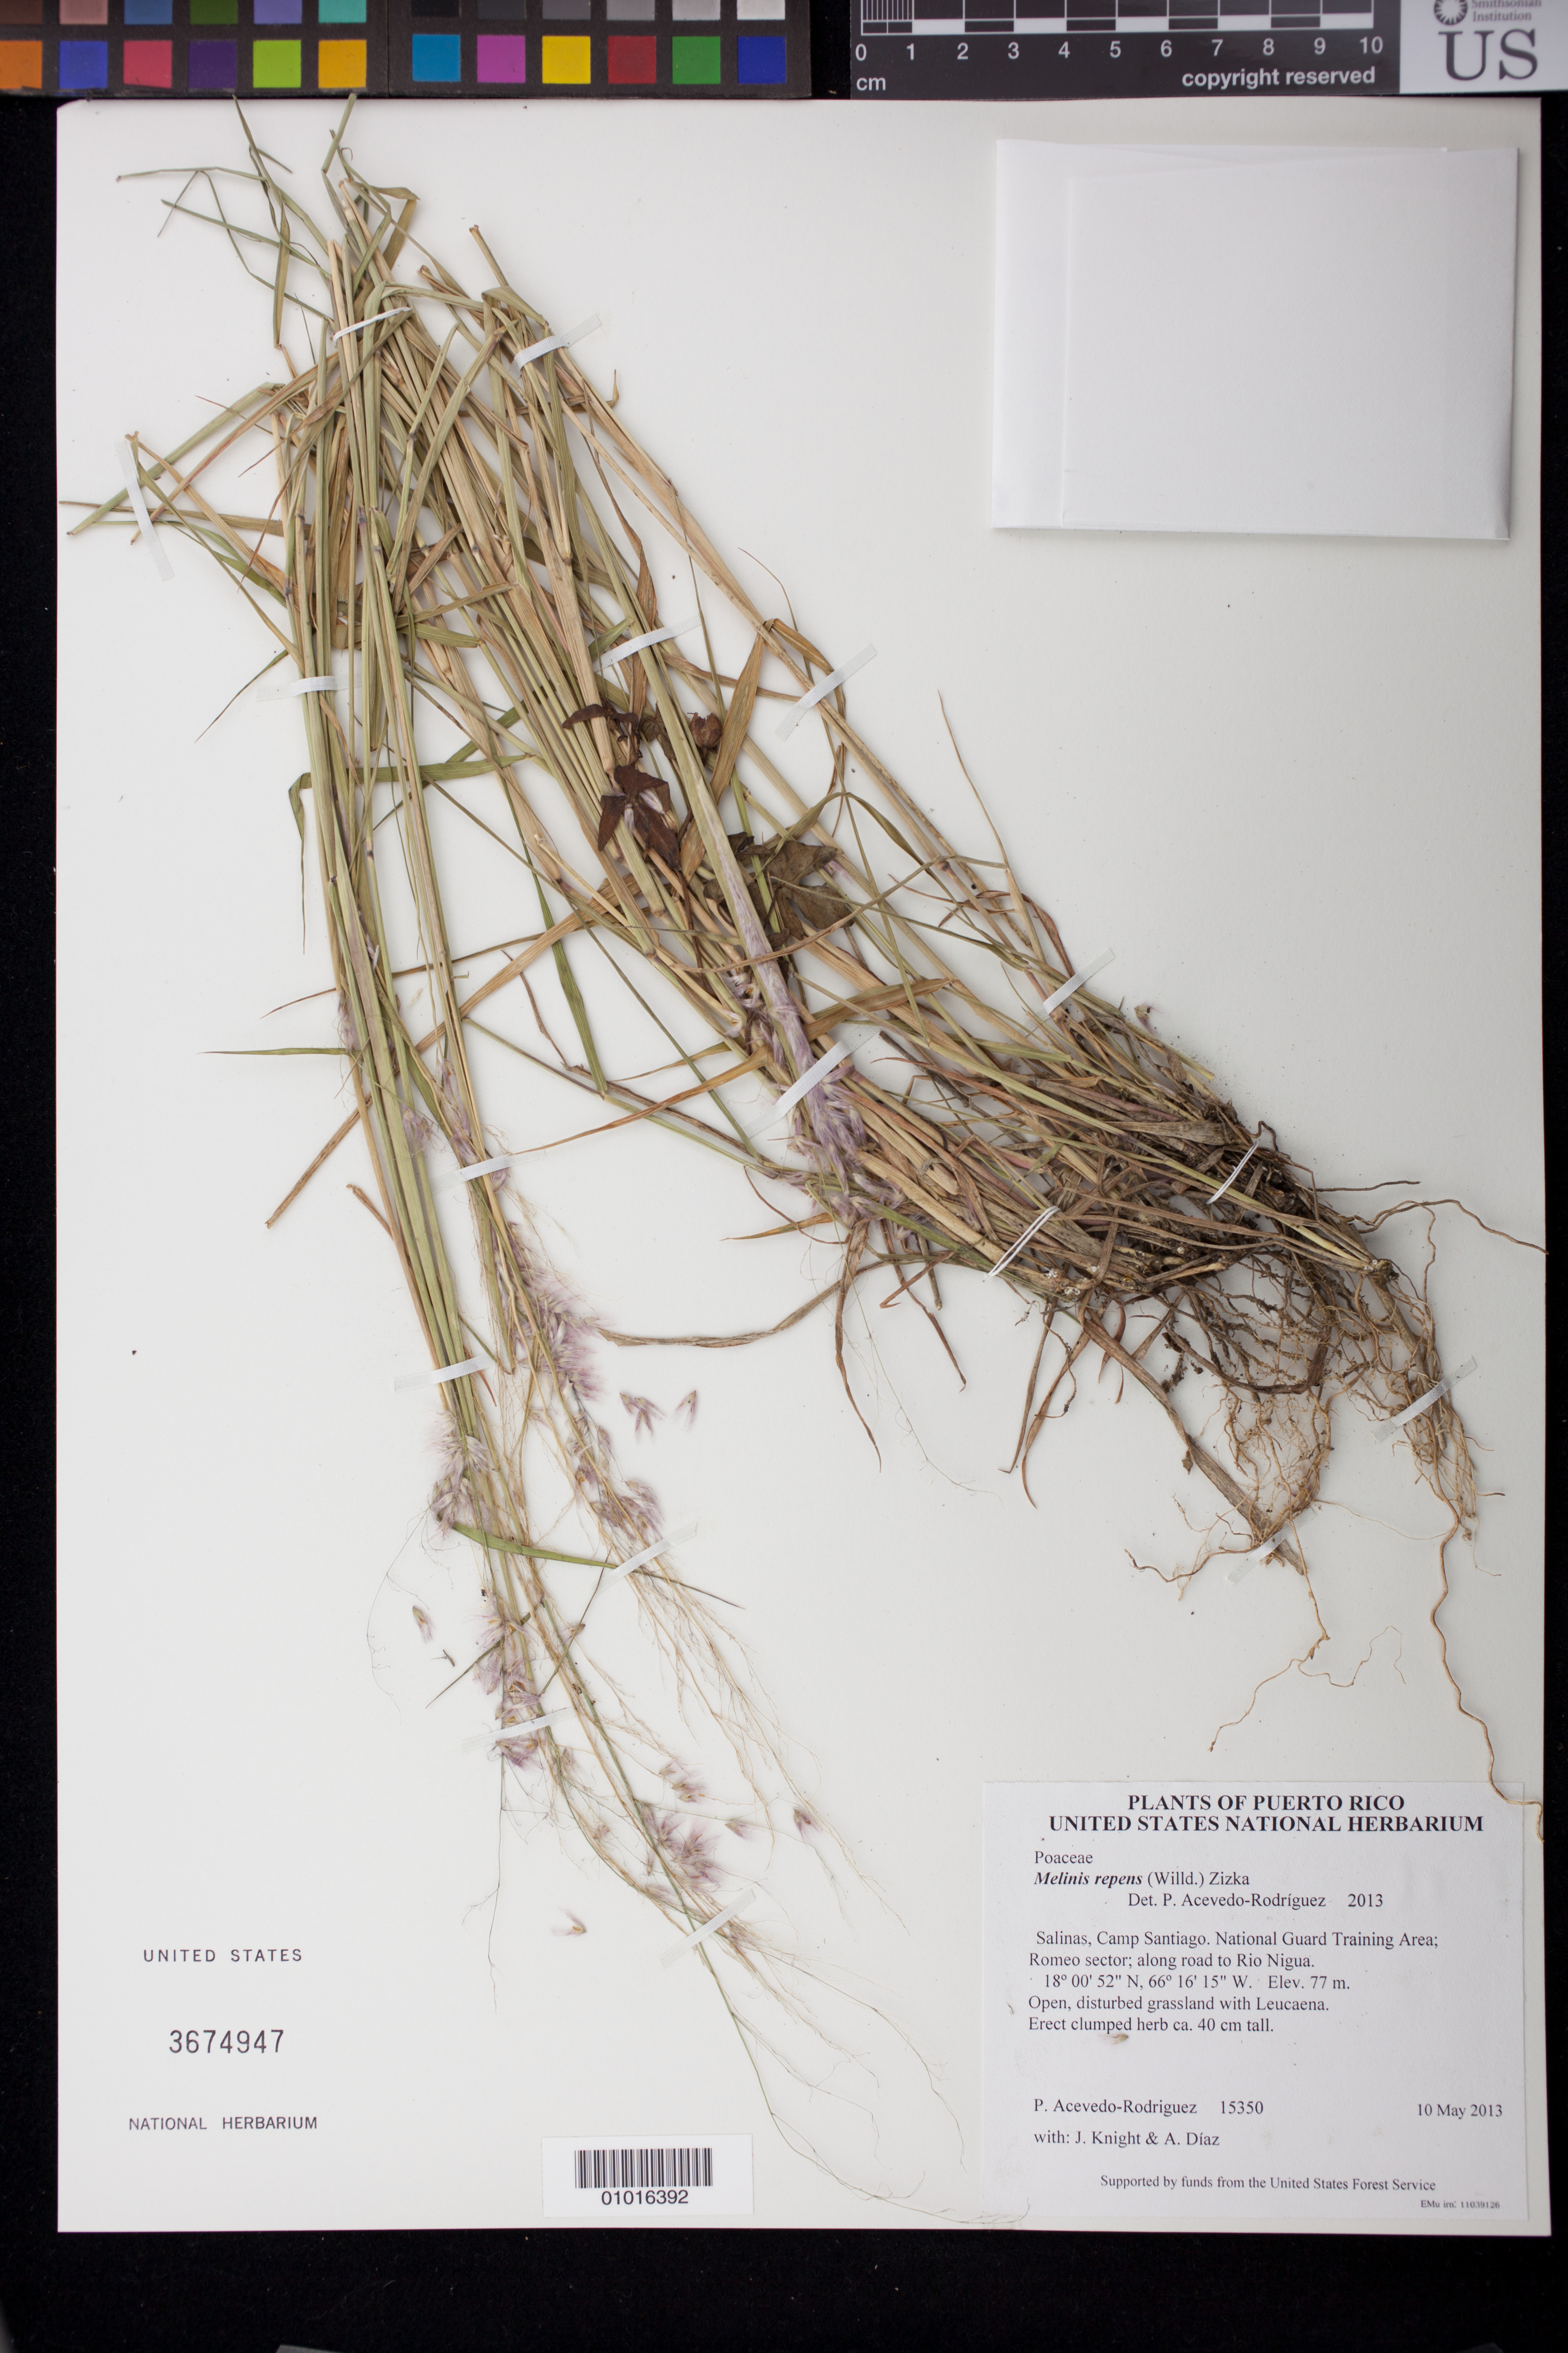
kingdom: Plantae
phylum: Tracheophyta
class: Liliopsida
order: Poales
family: Poaceae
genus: Melinis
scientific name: Melinis repens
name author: (Willd.) Zizka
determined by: Acevedo-Rodríguez, P., (BOT), Smithsonian Institution - National Museum of Natural History (UNITED STATES)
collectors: P. Acevedo-Rodr., J. Knight & A. Díaz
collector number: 15350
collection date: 2013-05-10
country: Puerto Rico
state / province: Salinas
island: Puerto Rico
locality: Camp Santiago. National Guard Training Area; Romeo sector; along road to Rio Nigua.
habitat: Open, disturbed grassland with Leucaena.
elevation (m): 77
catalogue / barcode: US 3674947